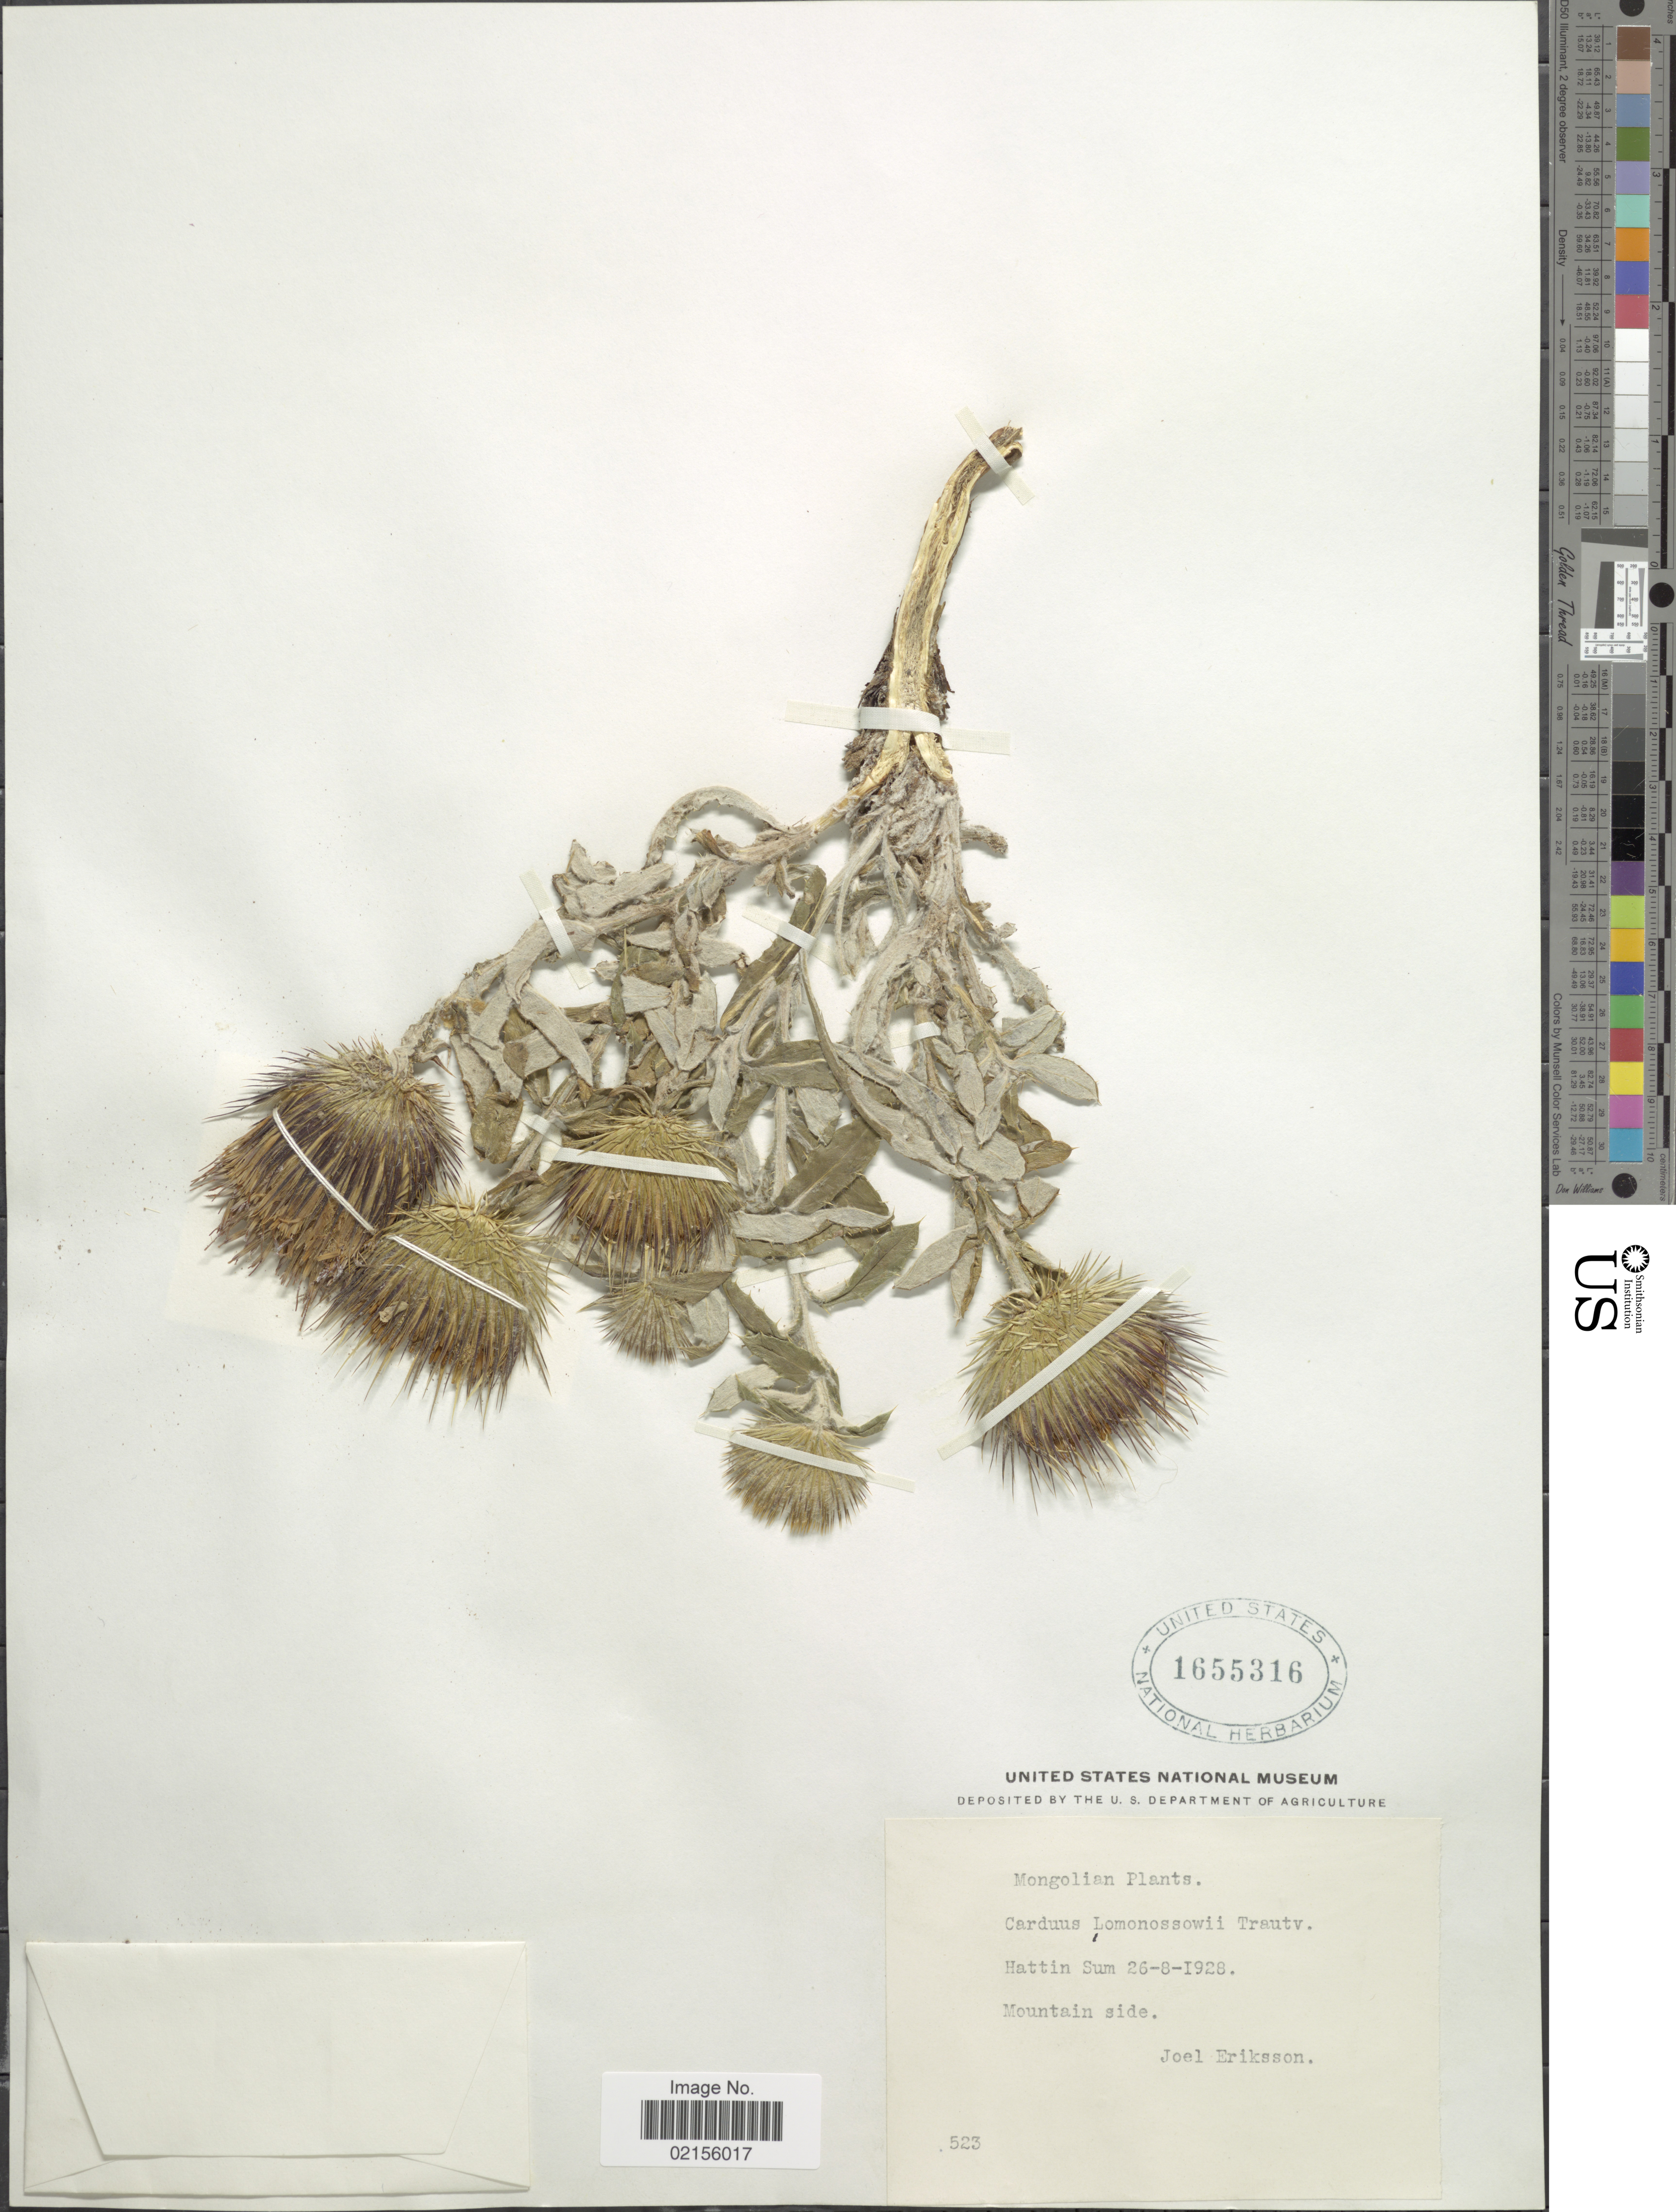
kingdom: Plantae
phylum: Tracheophyta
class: Magnoliopsida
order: Asterales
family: Asteraceae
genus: Olgaea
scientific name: Olgaea lomonossowii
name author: (Trautv.) Iljin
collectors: J. Erikson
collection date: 1928-08-26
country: Mongolia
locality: Mongolian, Hattin Sum, Mountains side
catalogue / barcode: US 1655316